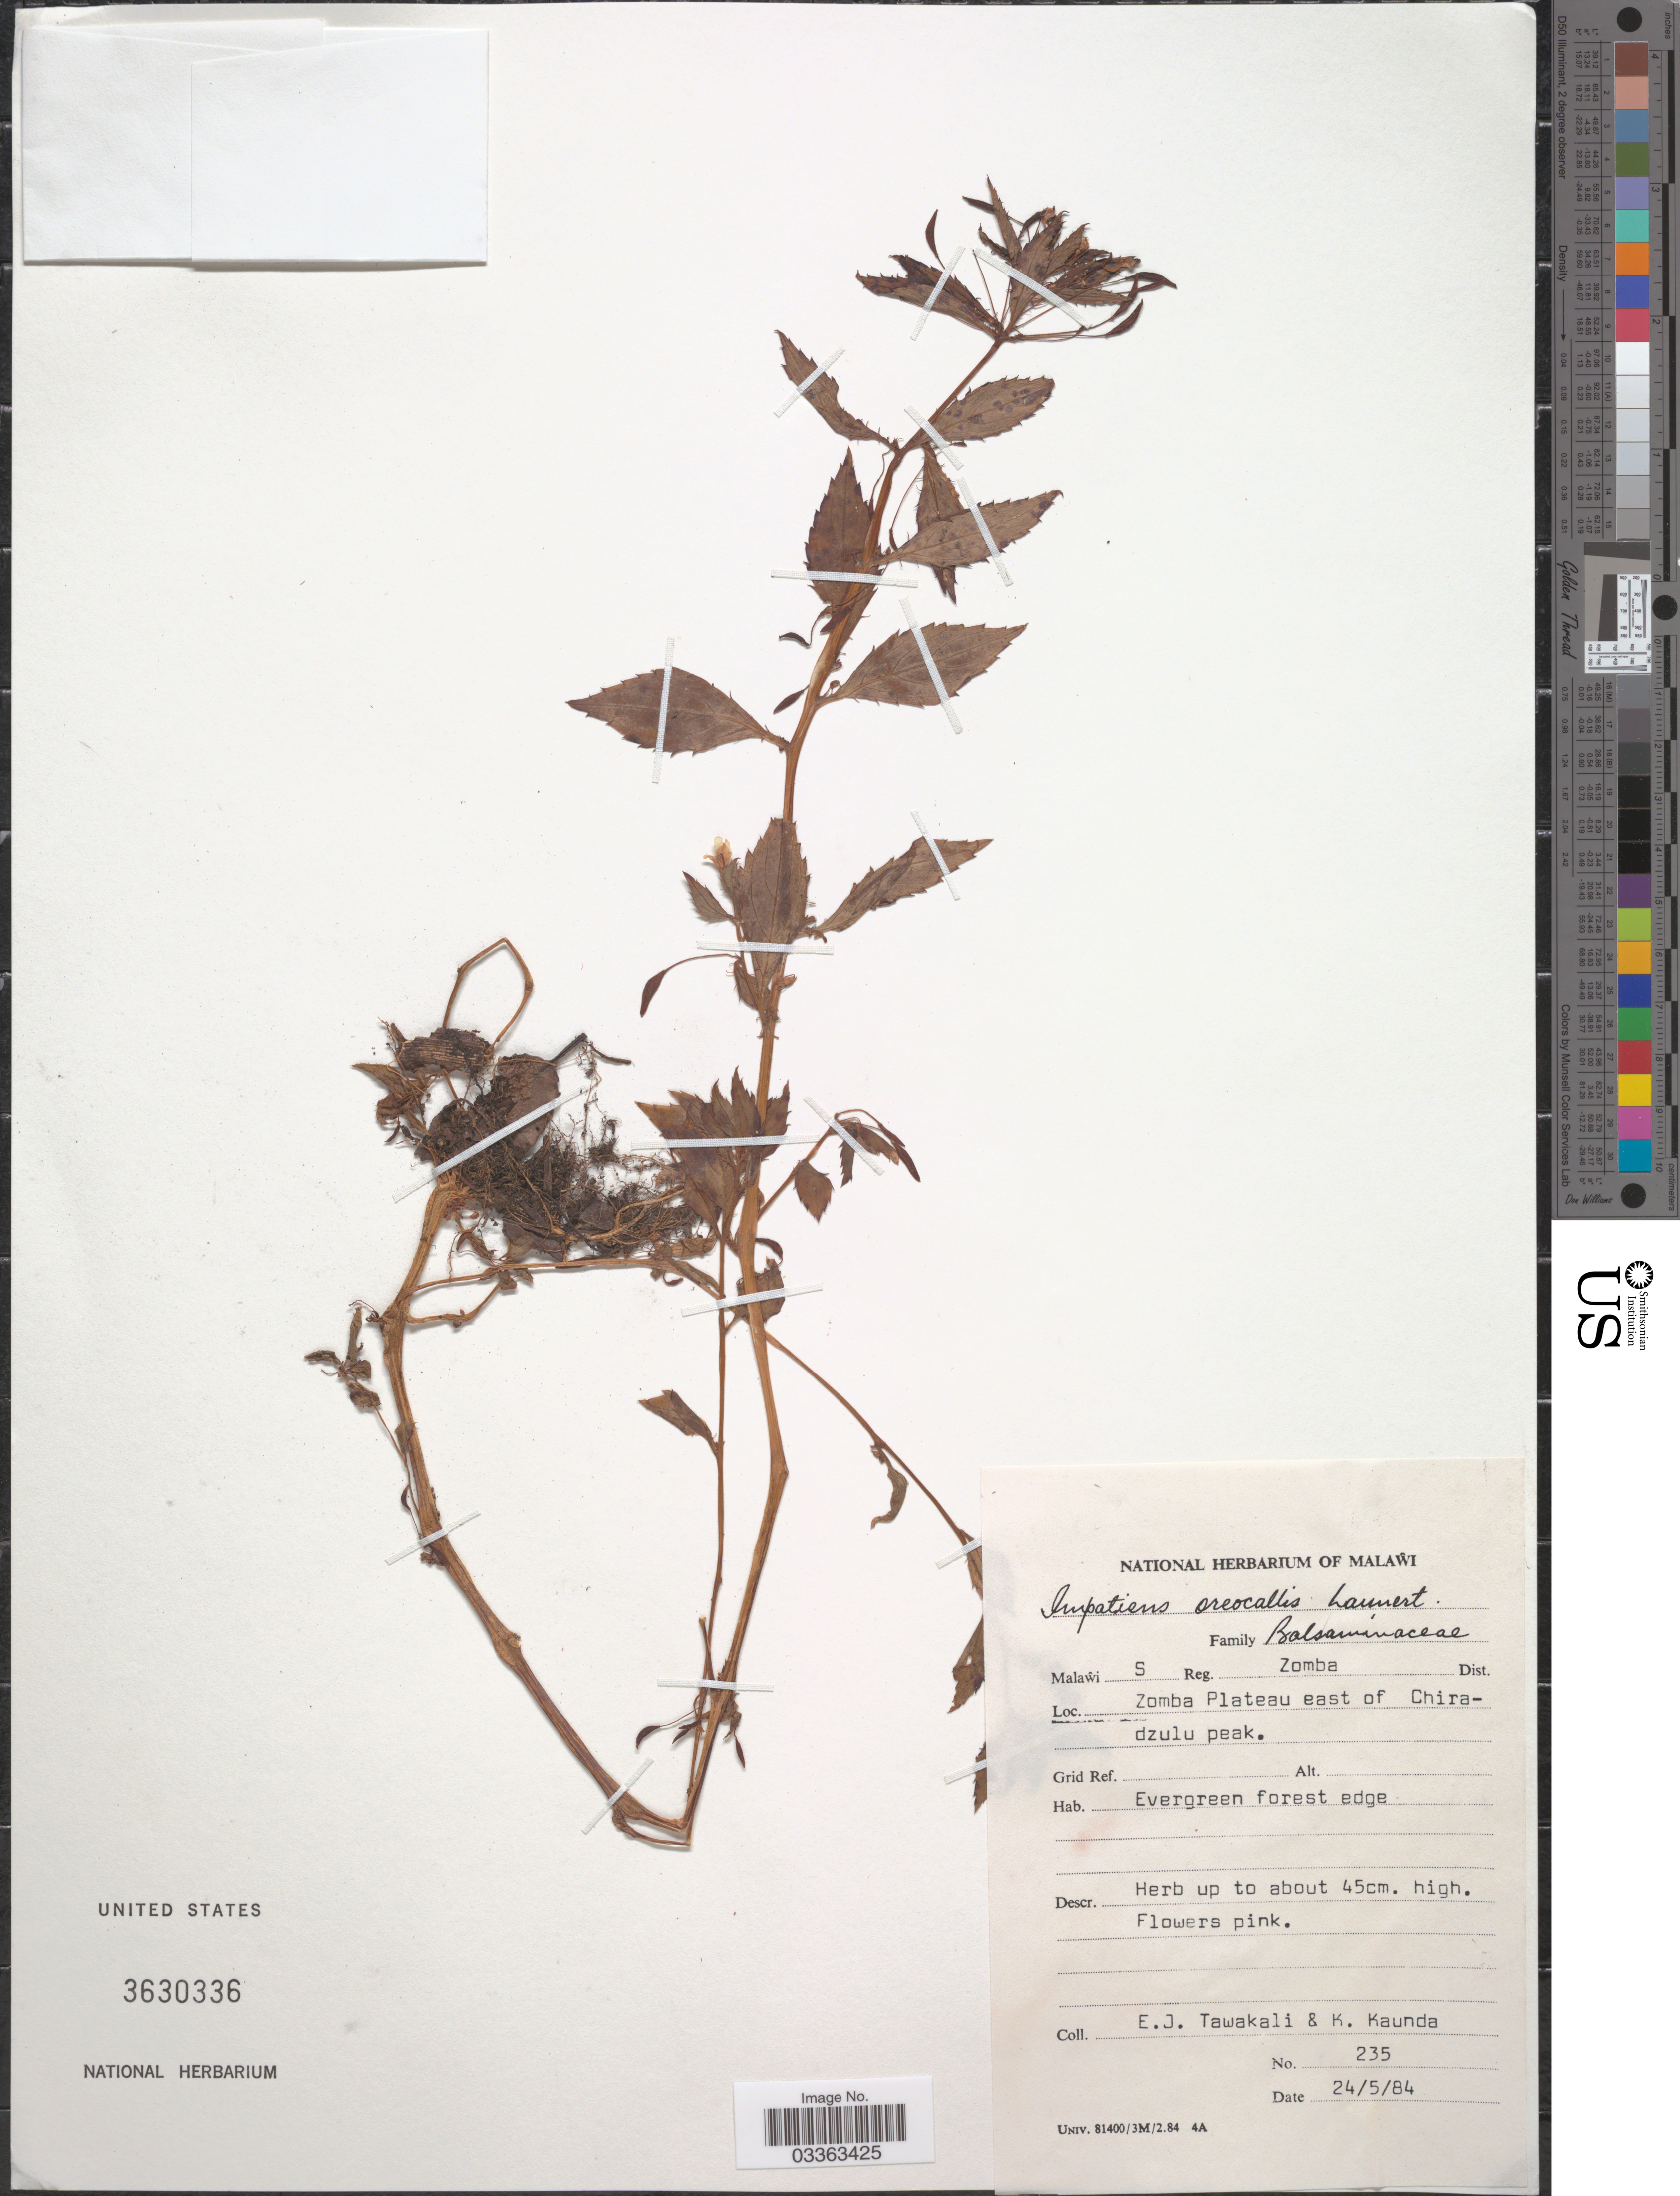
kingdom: Plantae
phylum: Tracheophyta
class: Magnoliopsida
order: Ericales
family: Balsaminaceae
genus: Impatiens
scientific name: Impatiens oreocallis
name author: Launert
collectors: E. Tawakali & K. Kaunda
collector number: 235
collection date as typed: Transcribed d/m/y: 24/5/84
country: Malawi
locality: S Reg. Zomba Dist., Zomba Plateau east of Chiradzulu peak.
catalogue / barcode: US 3630336